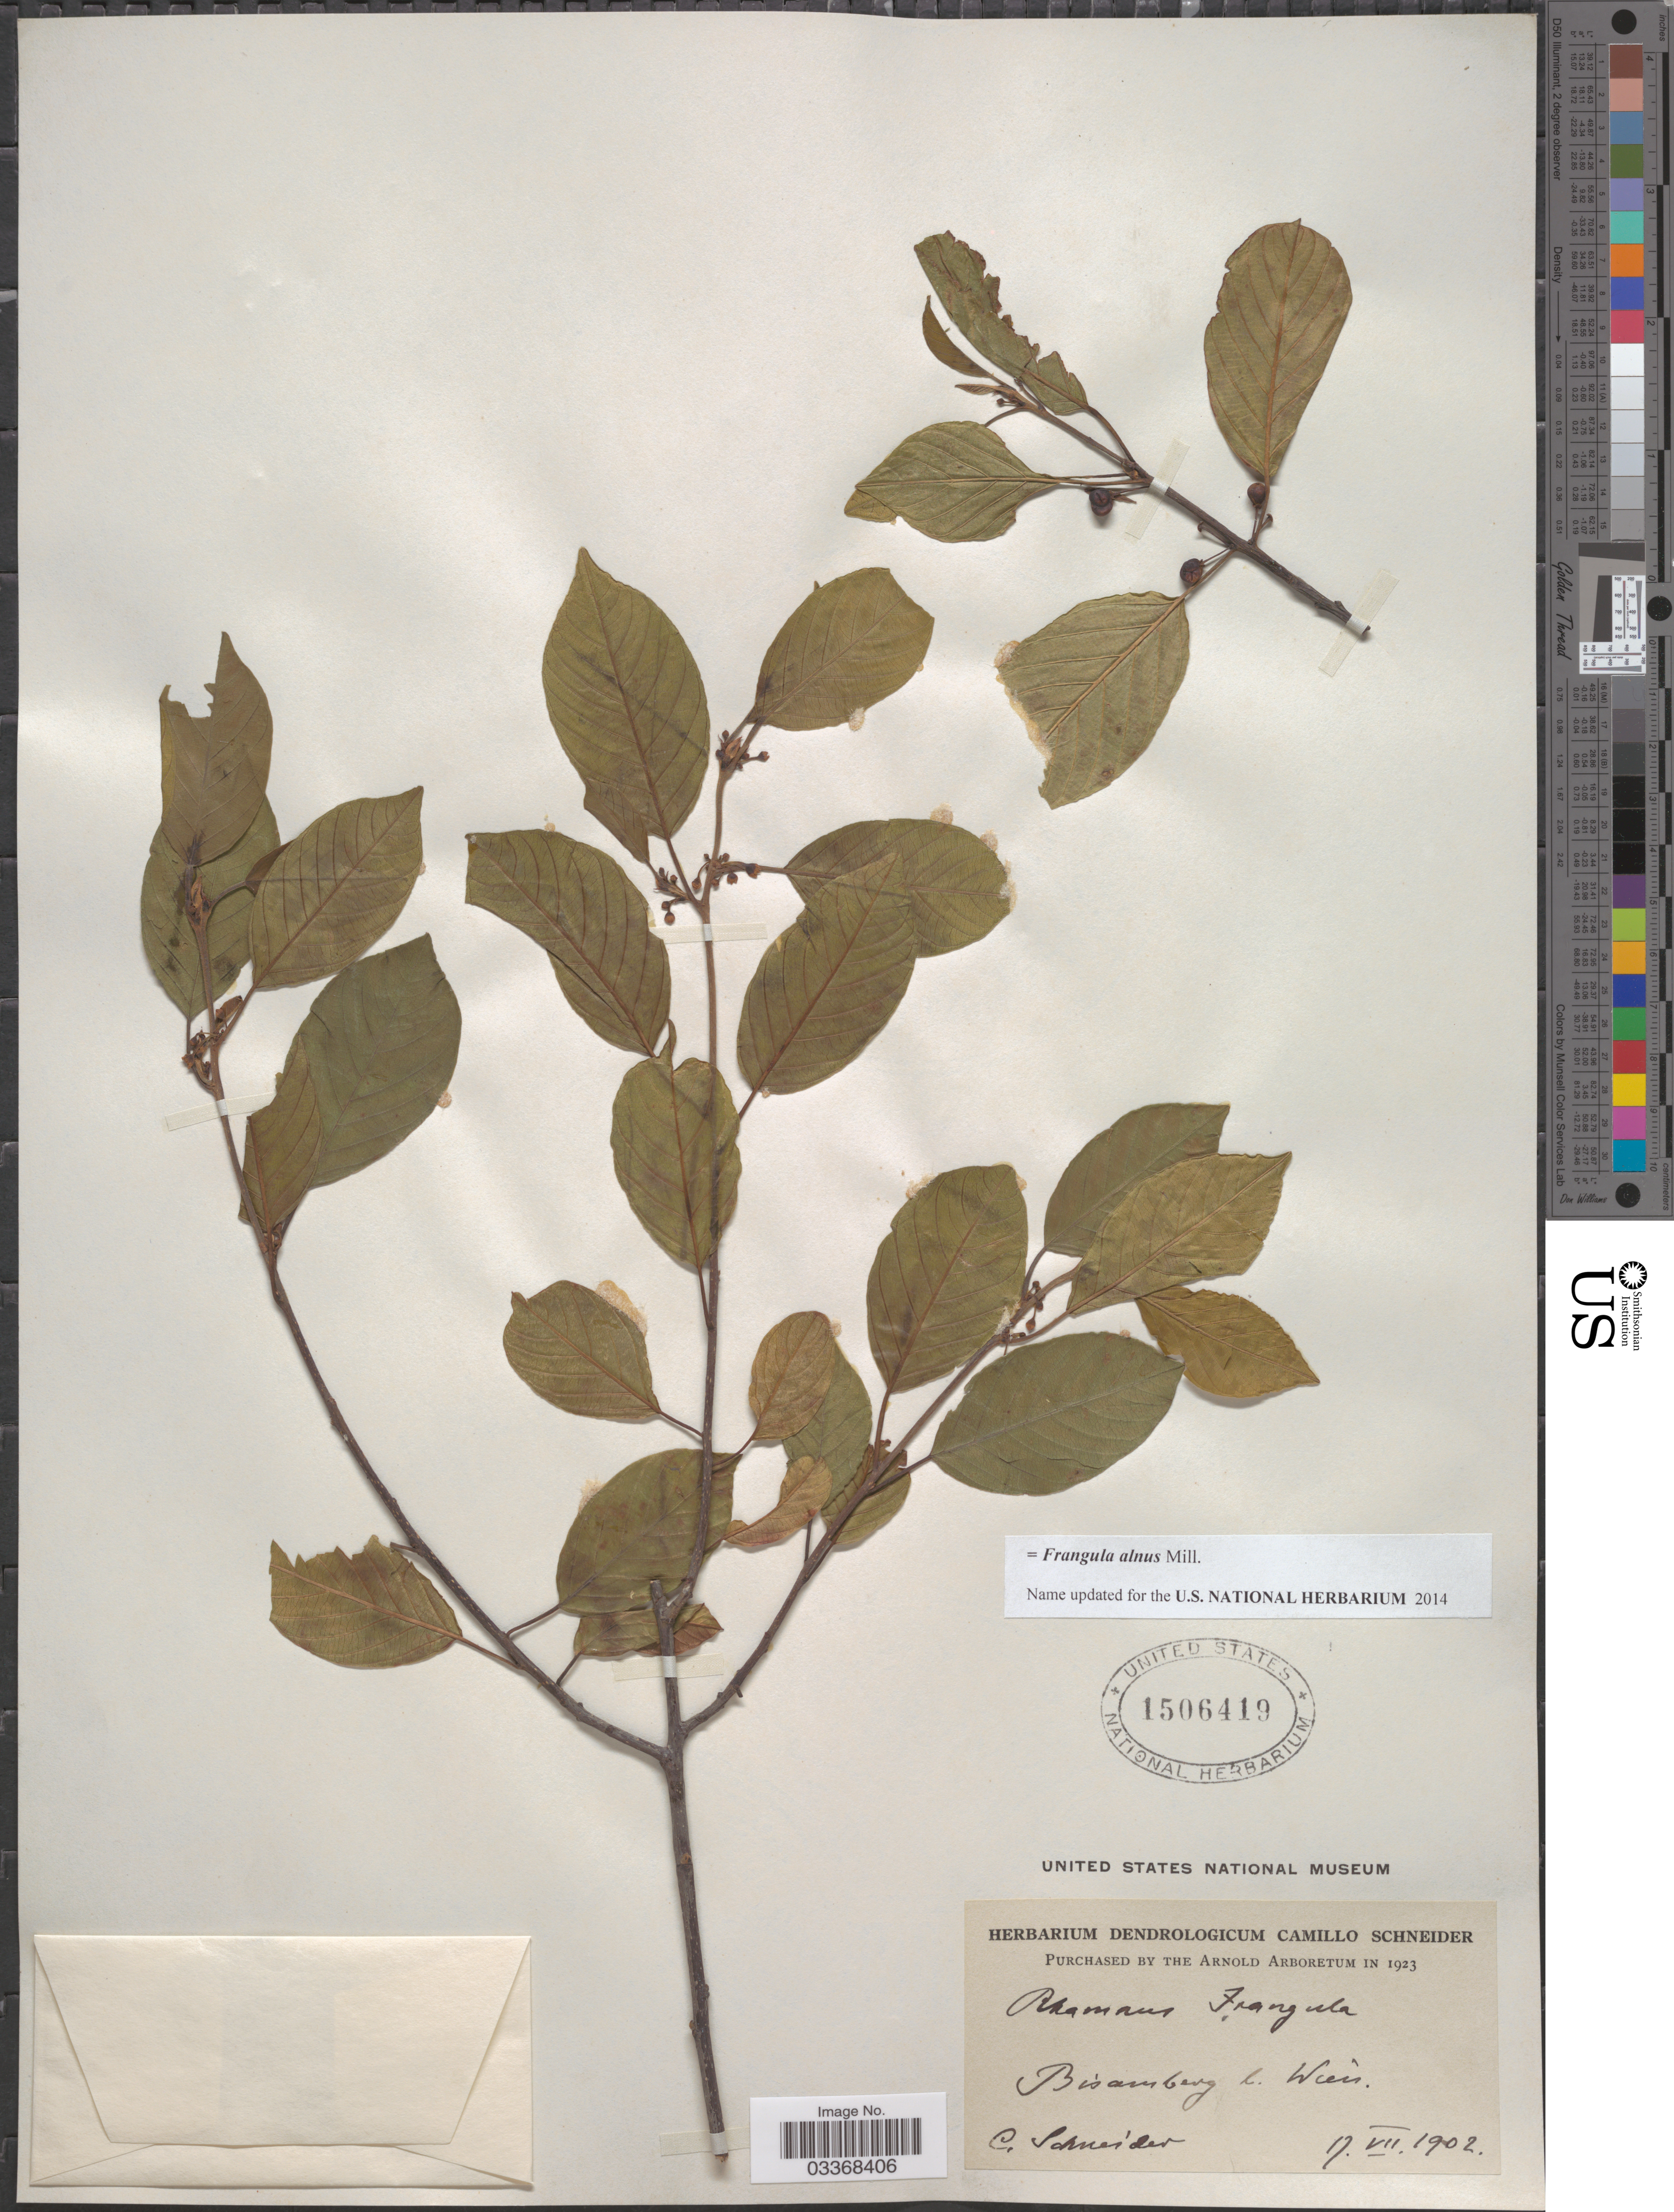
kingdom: Plantae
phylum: Tracheophyta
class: Magnoliopsida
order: Rosales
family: Rhamnaceae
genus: Frangula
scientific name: Frangula alnus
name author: Mill.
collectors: C. K. Schneider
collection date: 1902-07-17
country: Austria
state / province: Wien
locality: Bisamberg l.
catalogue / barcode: US 1506419